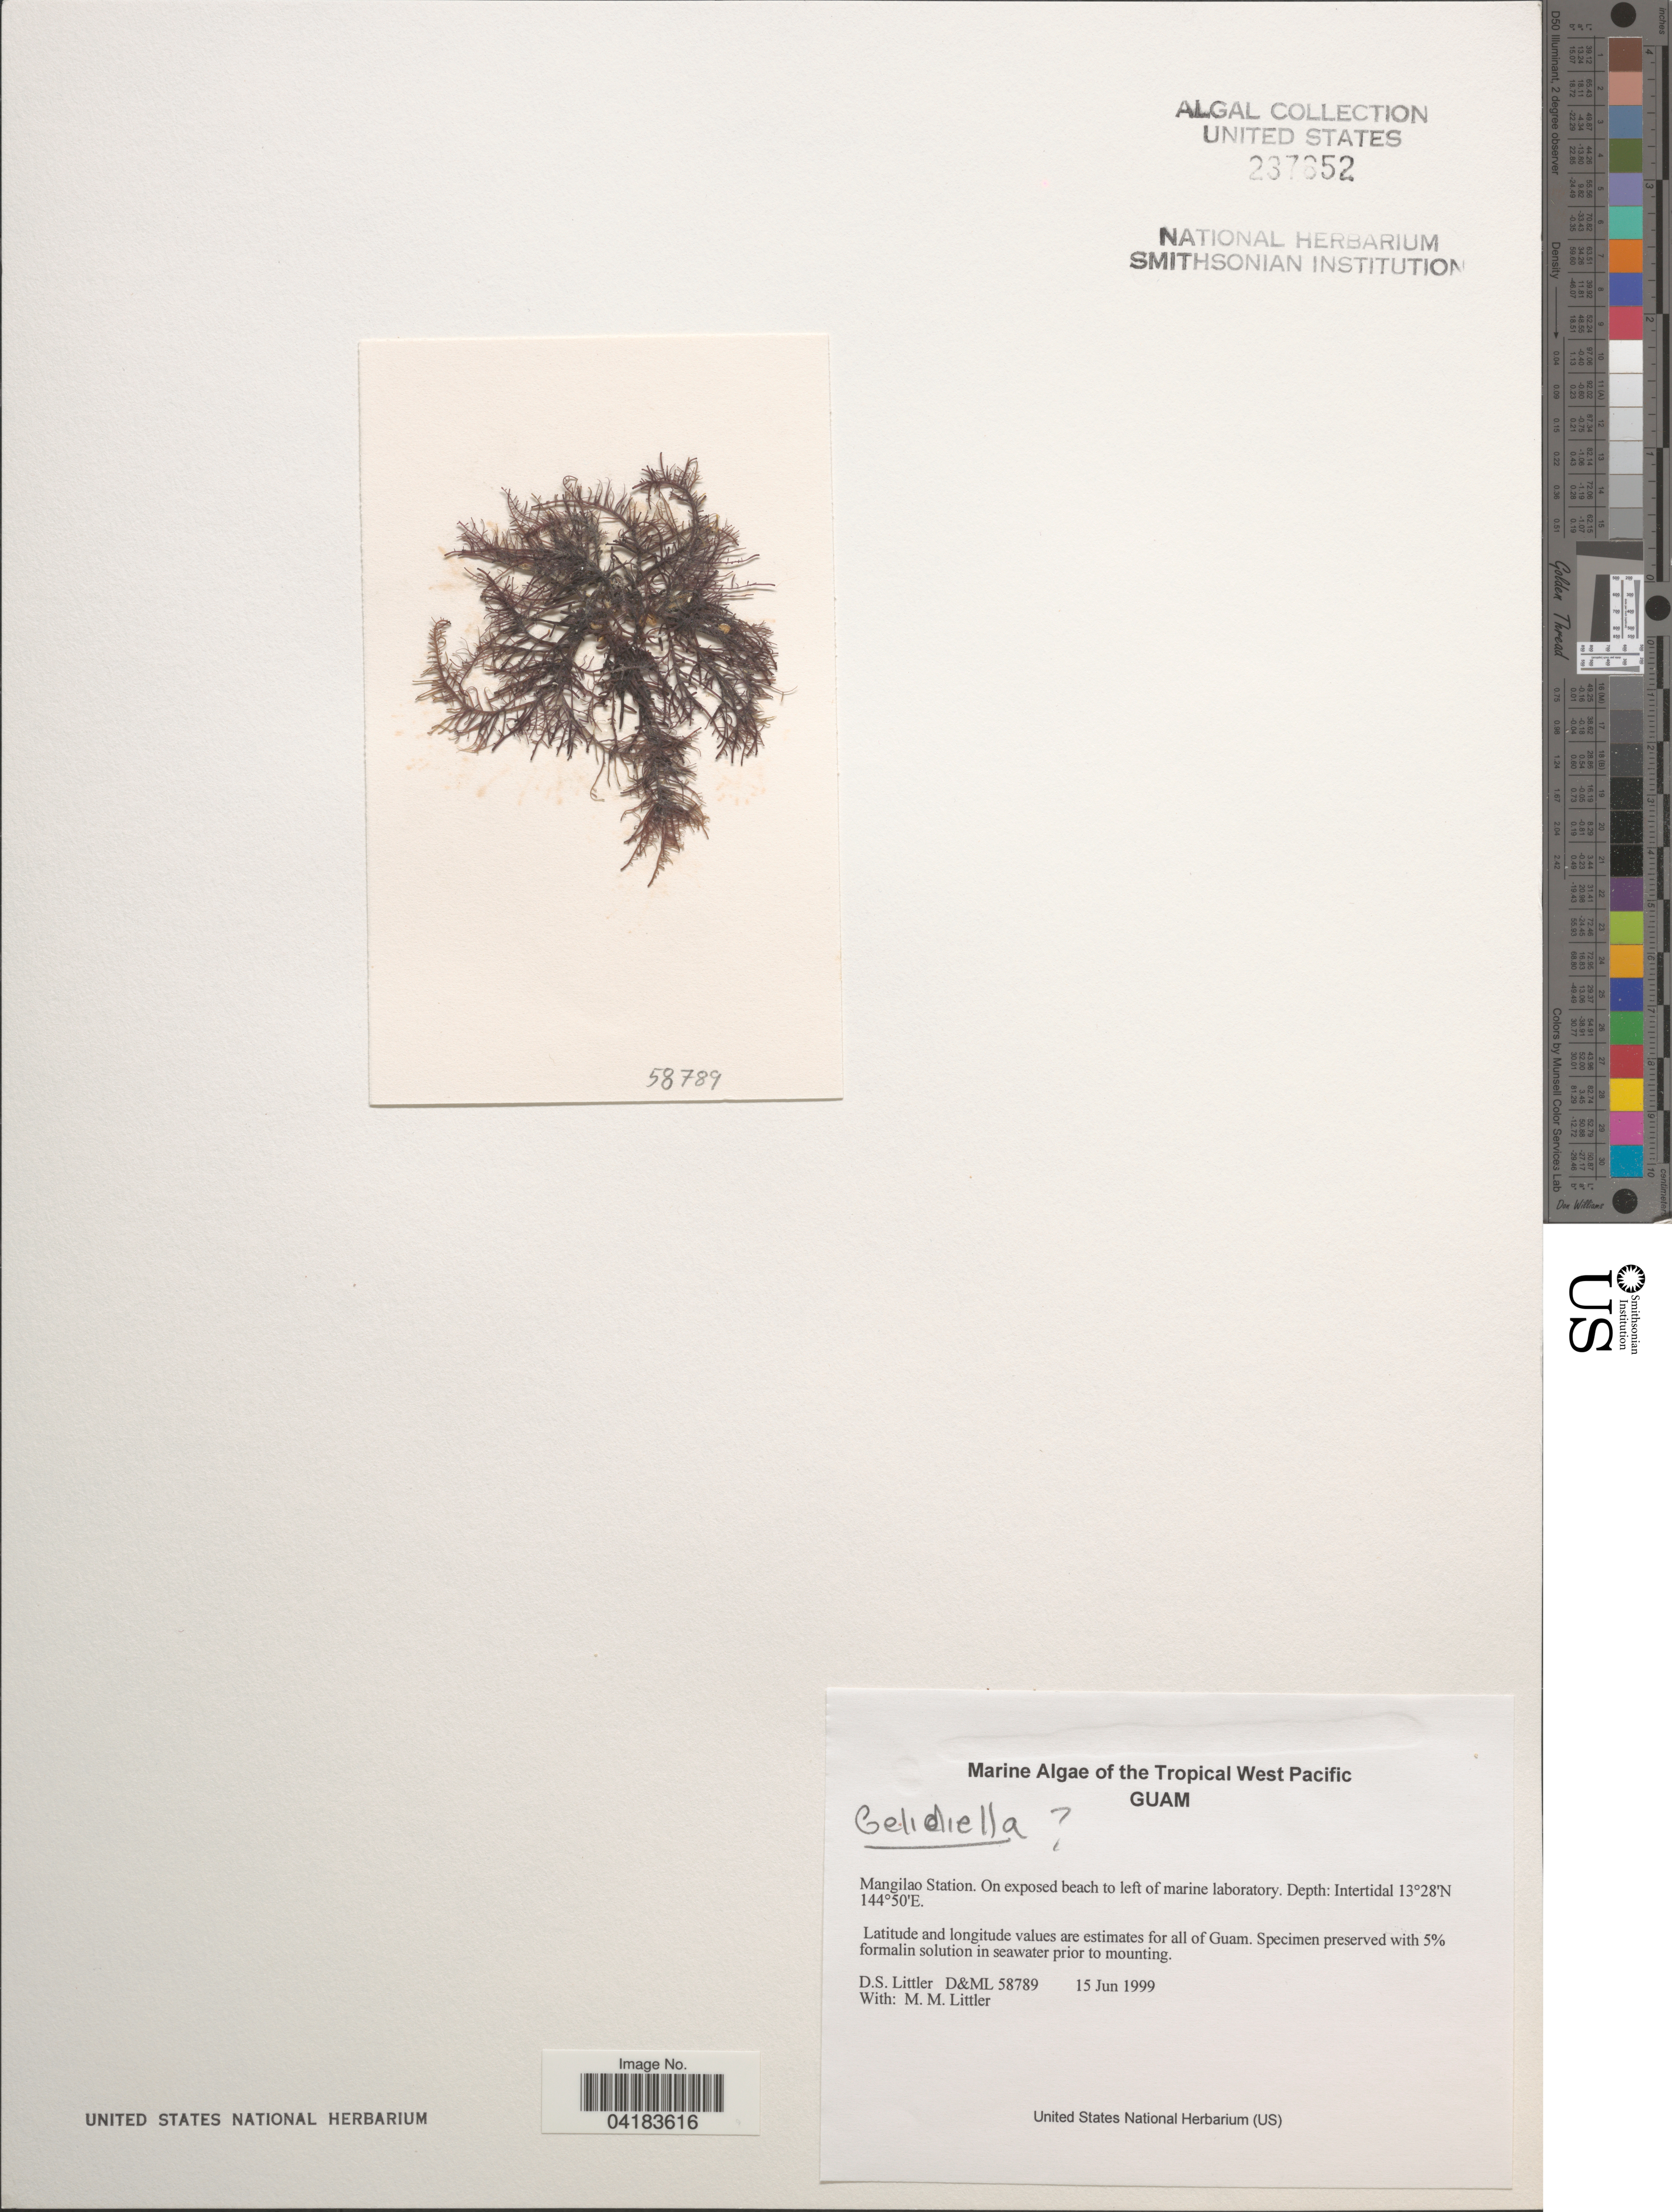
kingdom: Plantae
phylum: Rhodophyta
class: Florideophyceae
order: Gelidiales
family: Gelidiellaceae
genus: Gelidiella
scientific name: Gelidiella sp.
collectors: D. S. Littler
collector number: D&ML58789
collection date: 1999-06-15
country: Guam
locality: The Tropical West Pacific Guam. Mangilao Station. On exposed beach to left of marine laboratory.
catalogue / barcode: US 237852